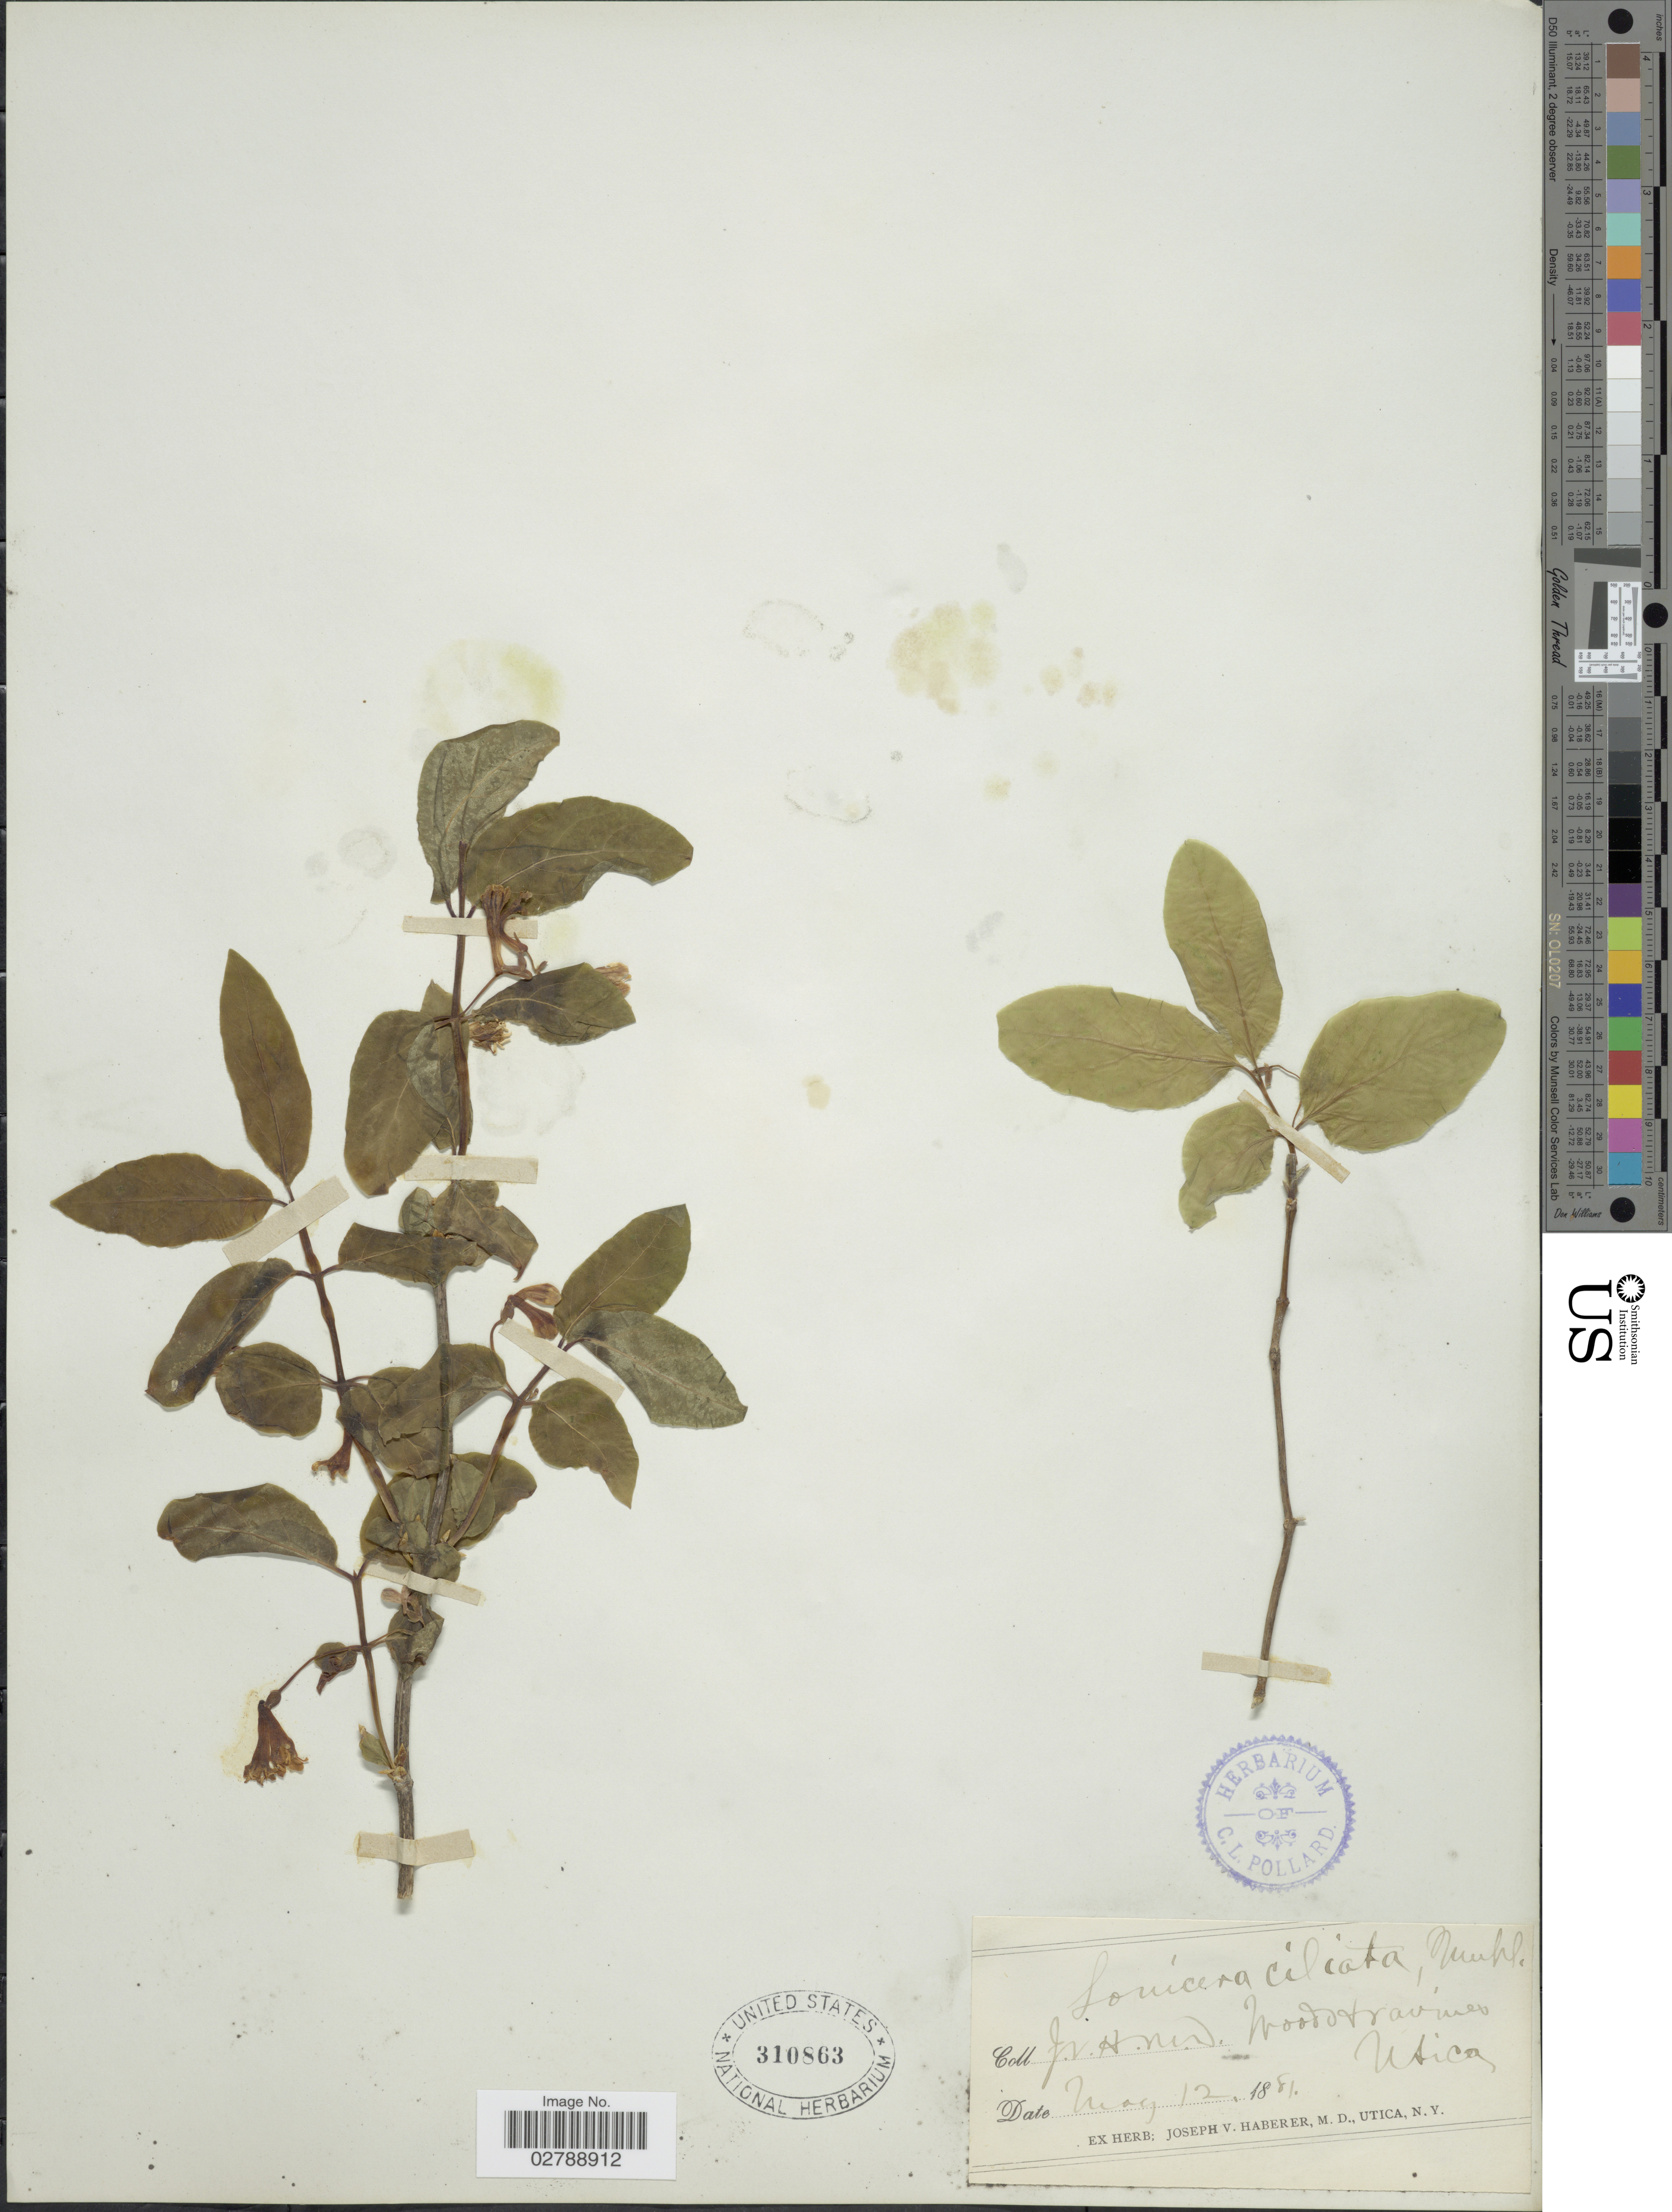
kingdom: Plantae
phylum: Tracheophyta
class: Magnoliopsida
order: Dipsacales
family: Caprifoliaceae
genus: Lonicera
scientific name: Lonicera canadensis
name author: Bartram & W. Bartram ex Marshall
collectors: J. V. Haberer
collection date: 1881-05-12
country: United States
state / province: New York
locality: Wood & ravines. Utica.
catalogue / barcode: US 310863